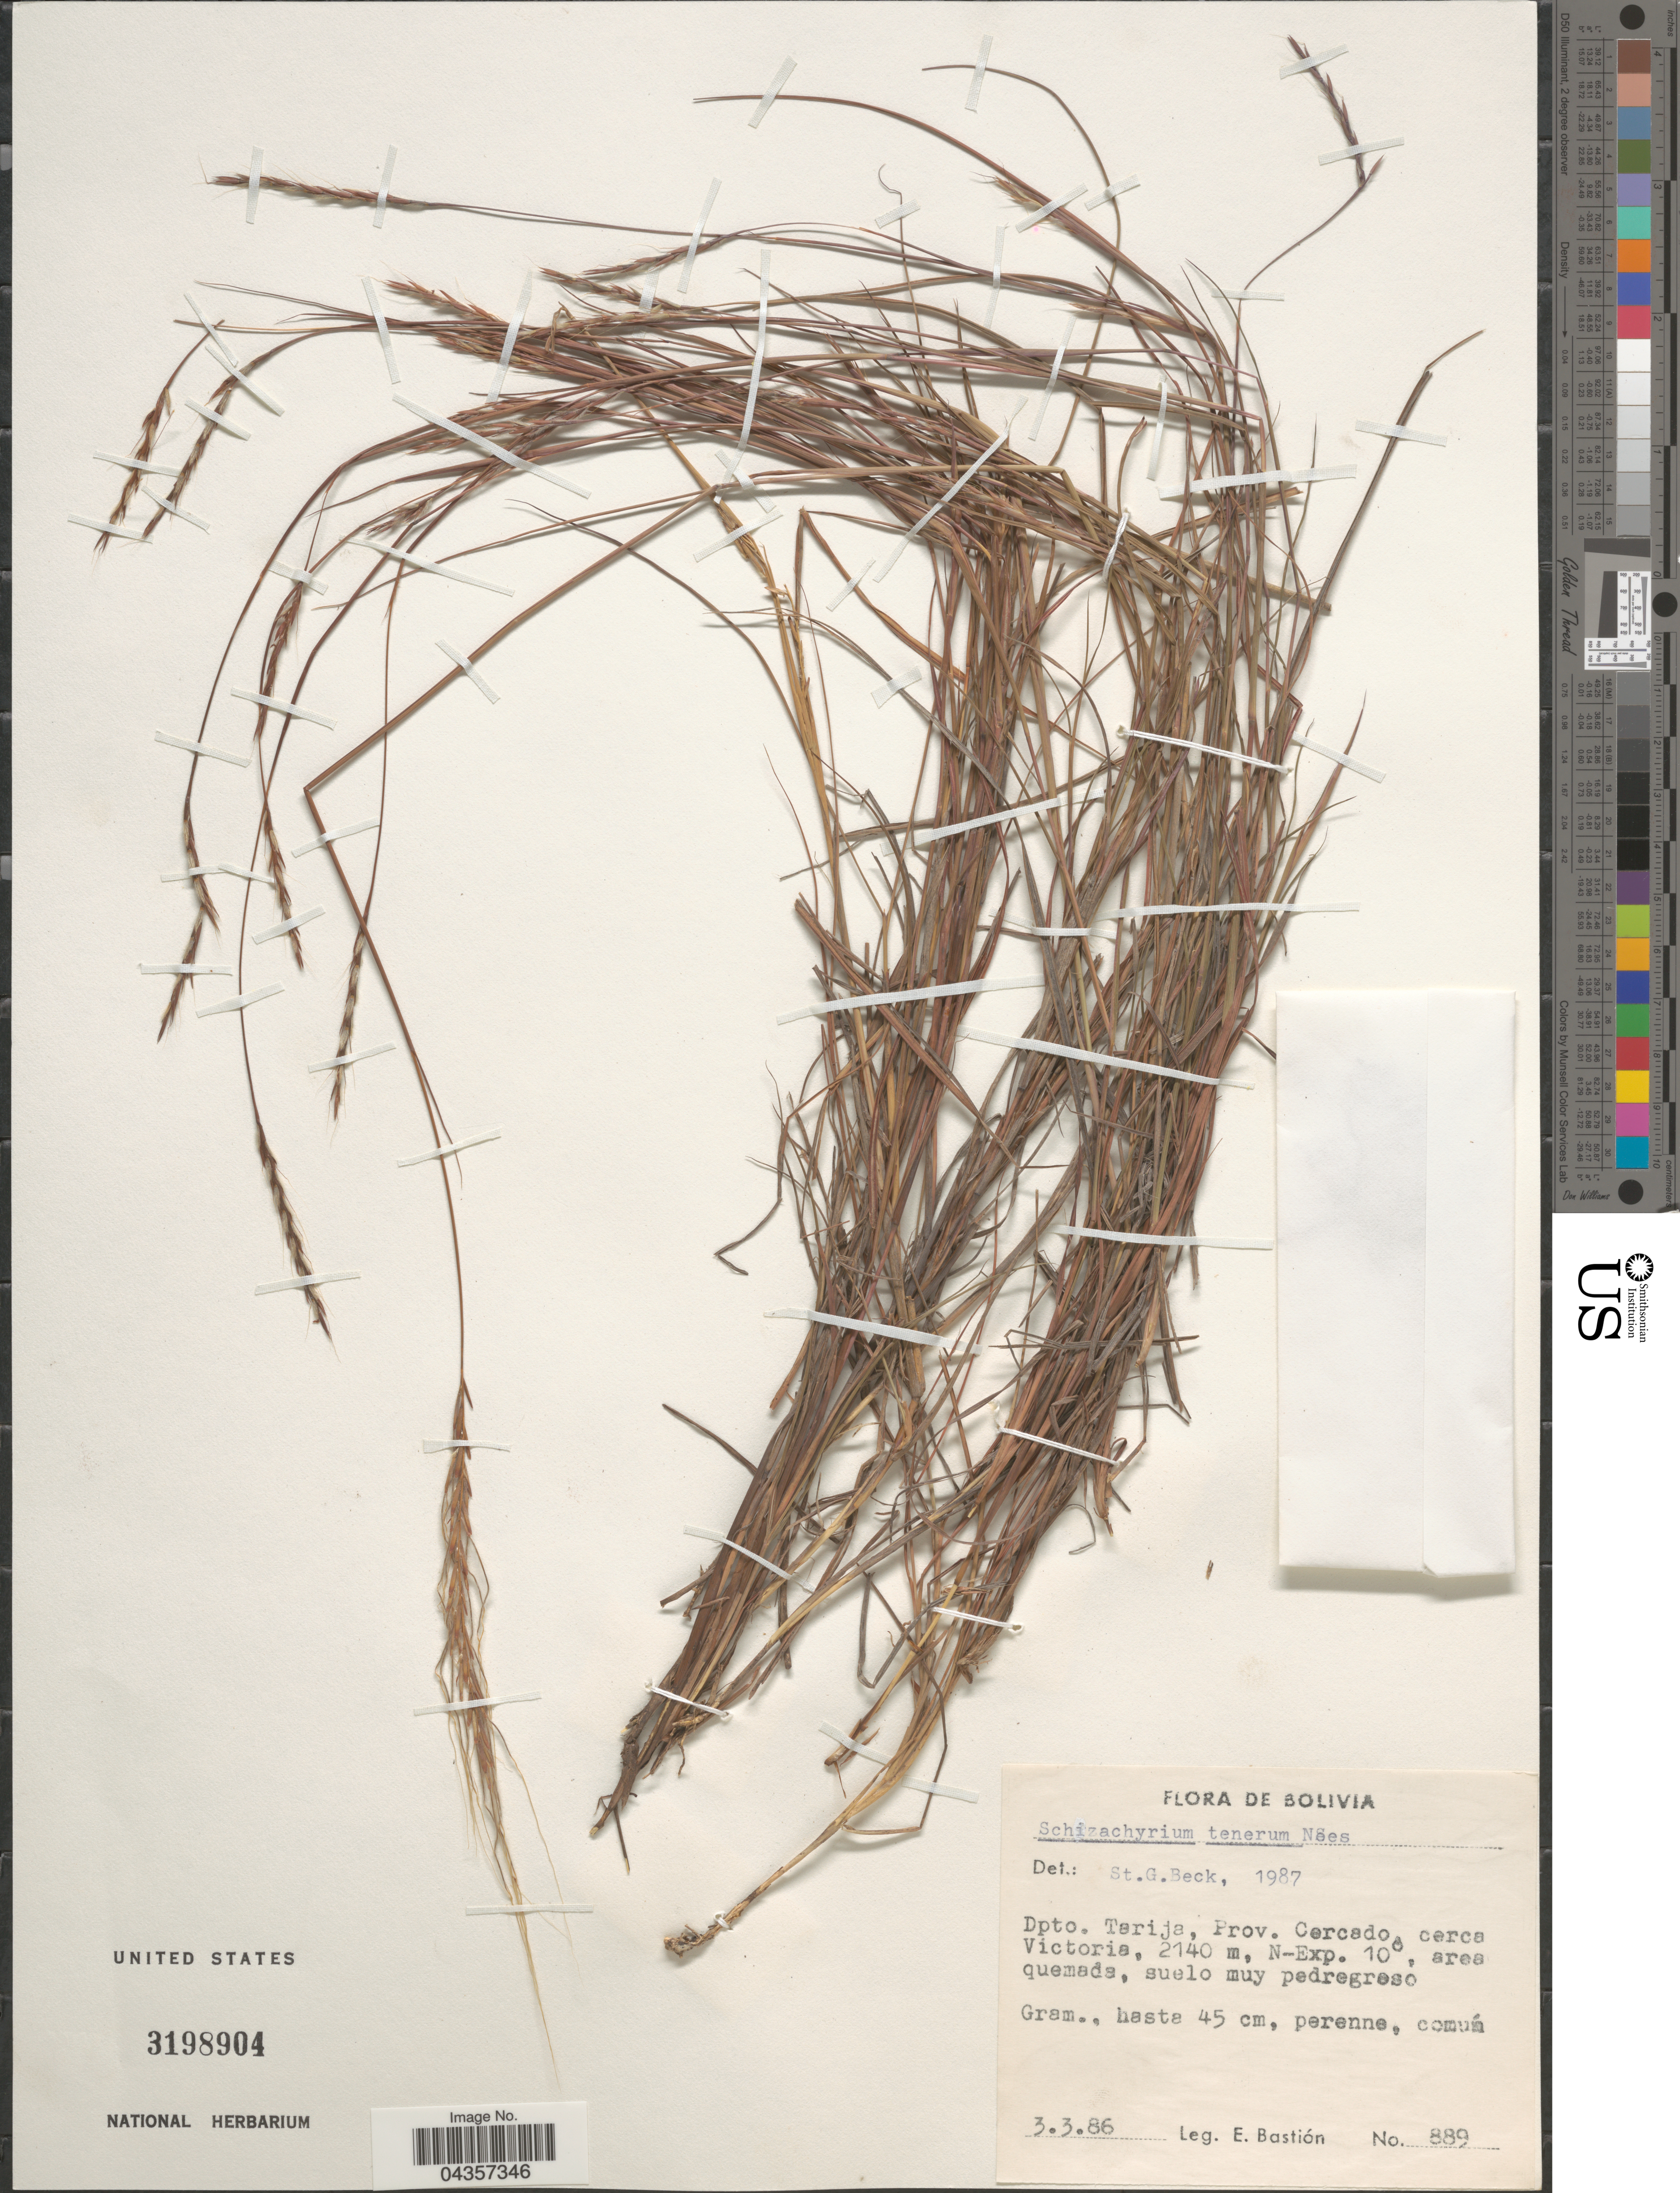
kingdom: Plantae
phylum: Tracheophyta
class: Liliopsida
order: Poales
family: Poaceae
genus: Schizachyrium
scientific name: Schizachyrium tenerum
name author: Nees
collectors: E. Bastion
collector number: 889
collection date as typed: Transcribed d/m/y: 3/3/86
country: Bolivia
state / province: Tarija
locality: Dpto. Tarija, Prov. Cercado, cerca Victoria, N-Exp. 10°, area quemada, suelo muy pedregroso.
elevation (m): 2140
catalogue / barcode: US 3198904